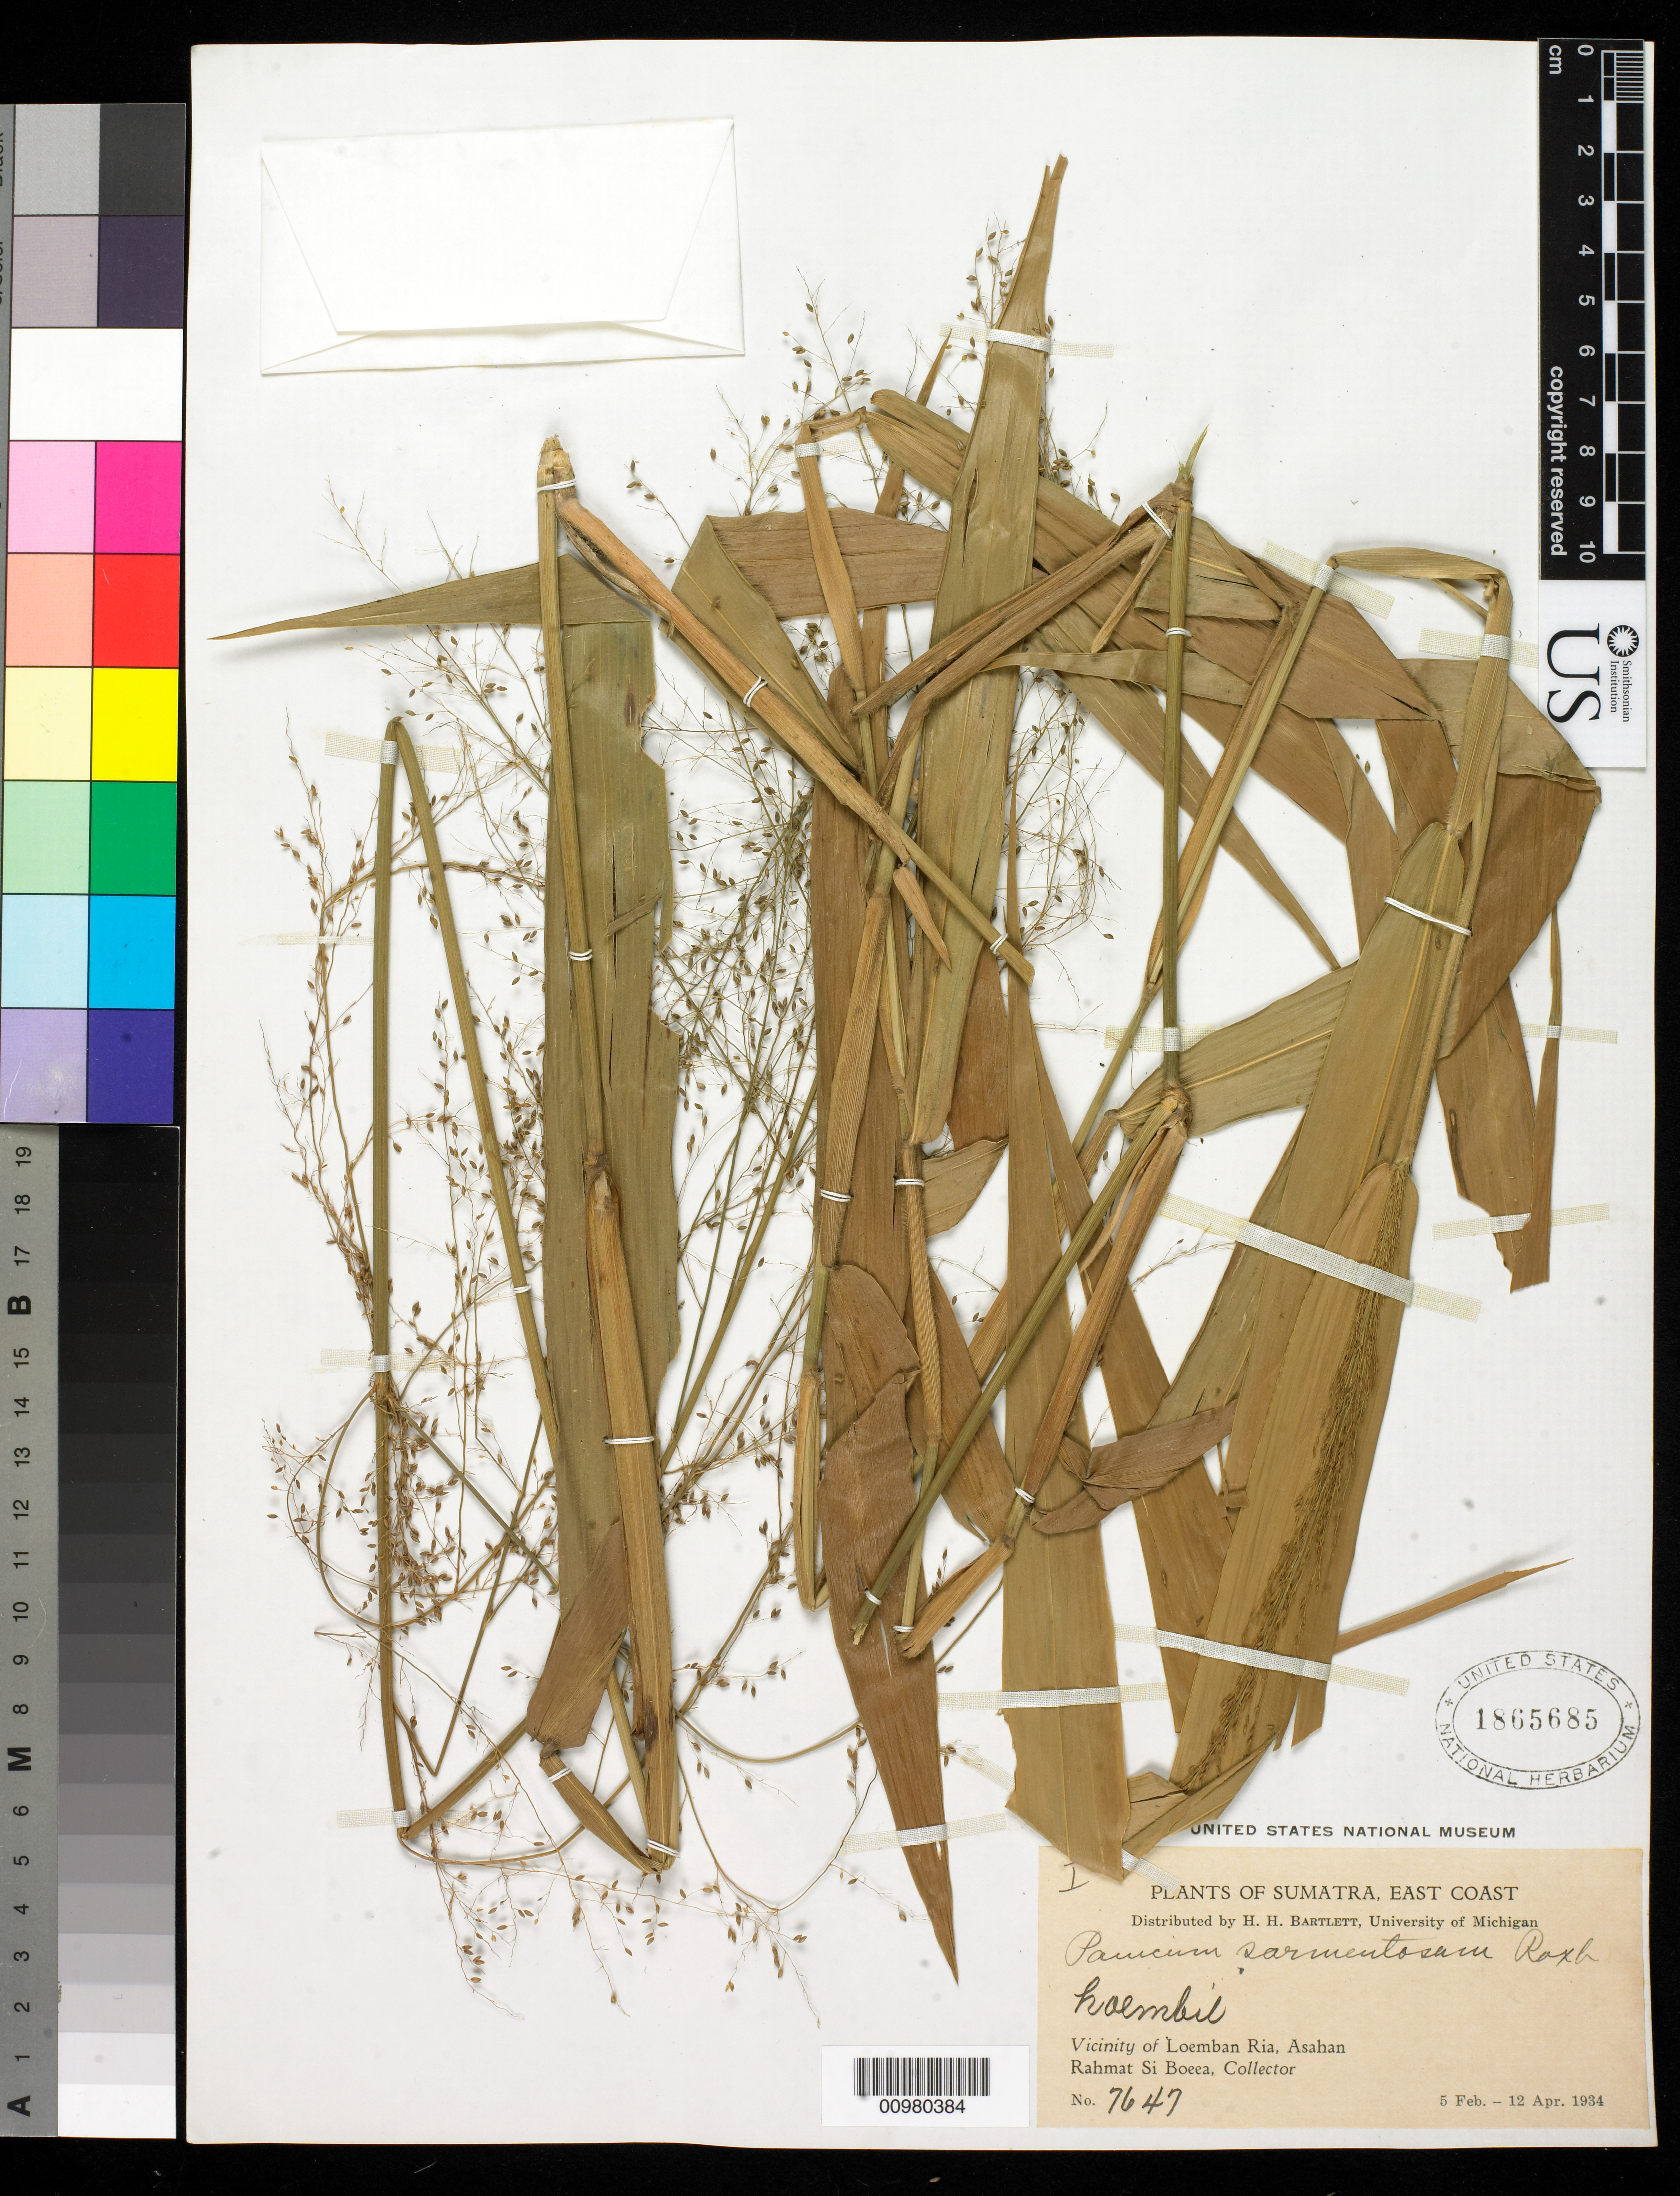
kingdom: Plantae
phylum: Tracheophyta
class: Liliopsida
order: Poales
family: Poaceae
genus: Panicum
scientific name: Panicum sarmentosum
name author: Roxb.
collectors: Rahmat Si Boeea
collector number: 7647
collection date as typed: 05 Feb 1934 to 12 Apr 1934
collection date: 1934-02-05/1934-04-12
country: Indonesia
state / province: Sumatra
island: Sumatra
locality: (East Coast)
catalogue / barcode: US 1865685